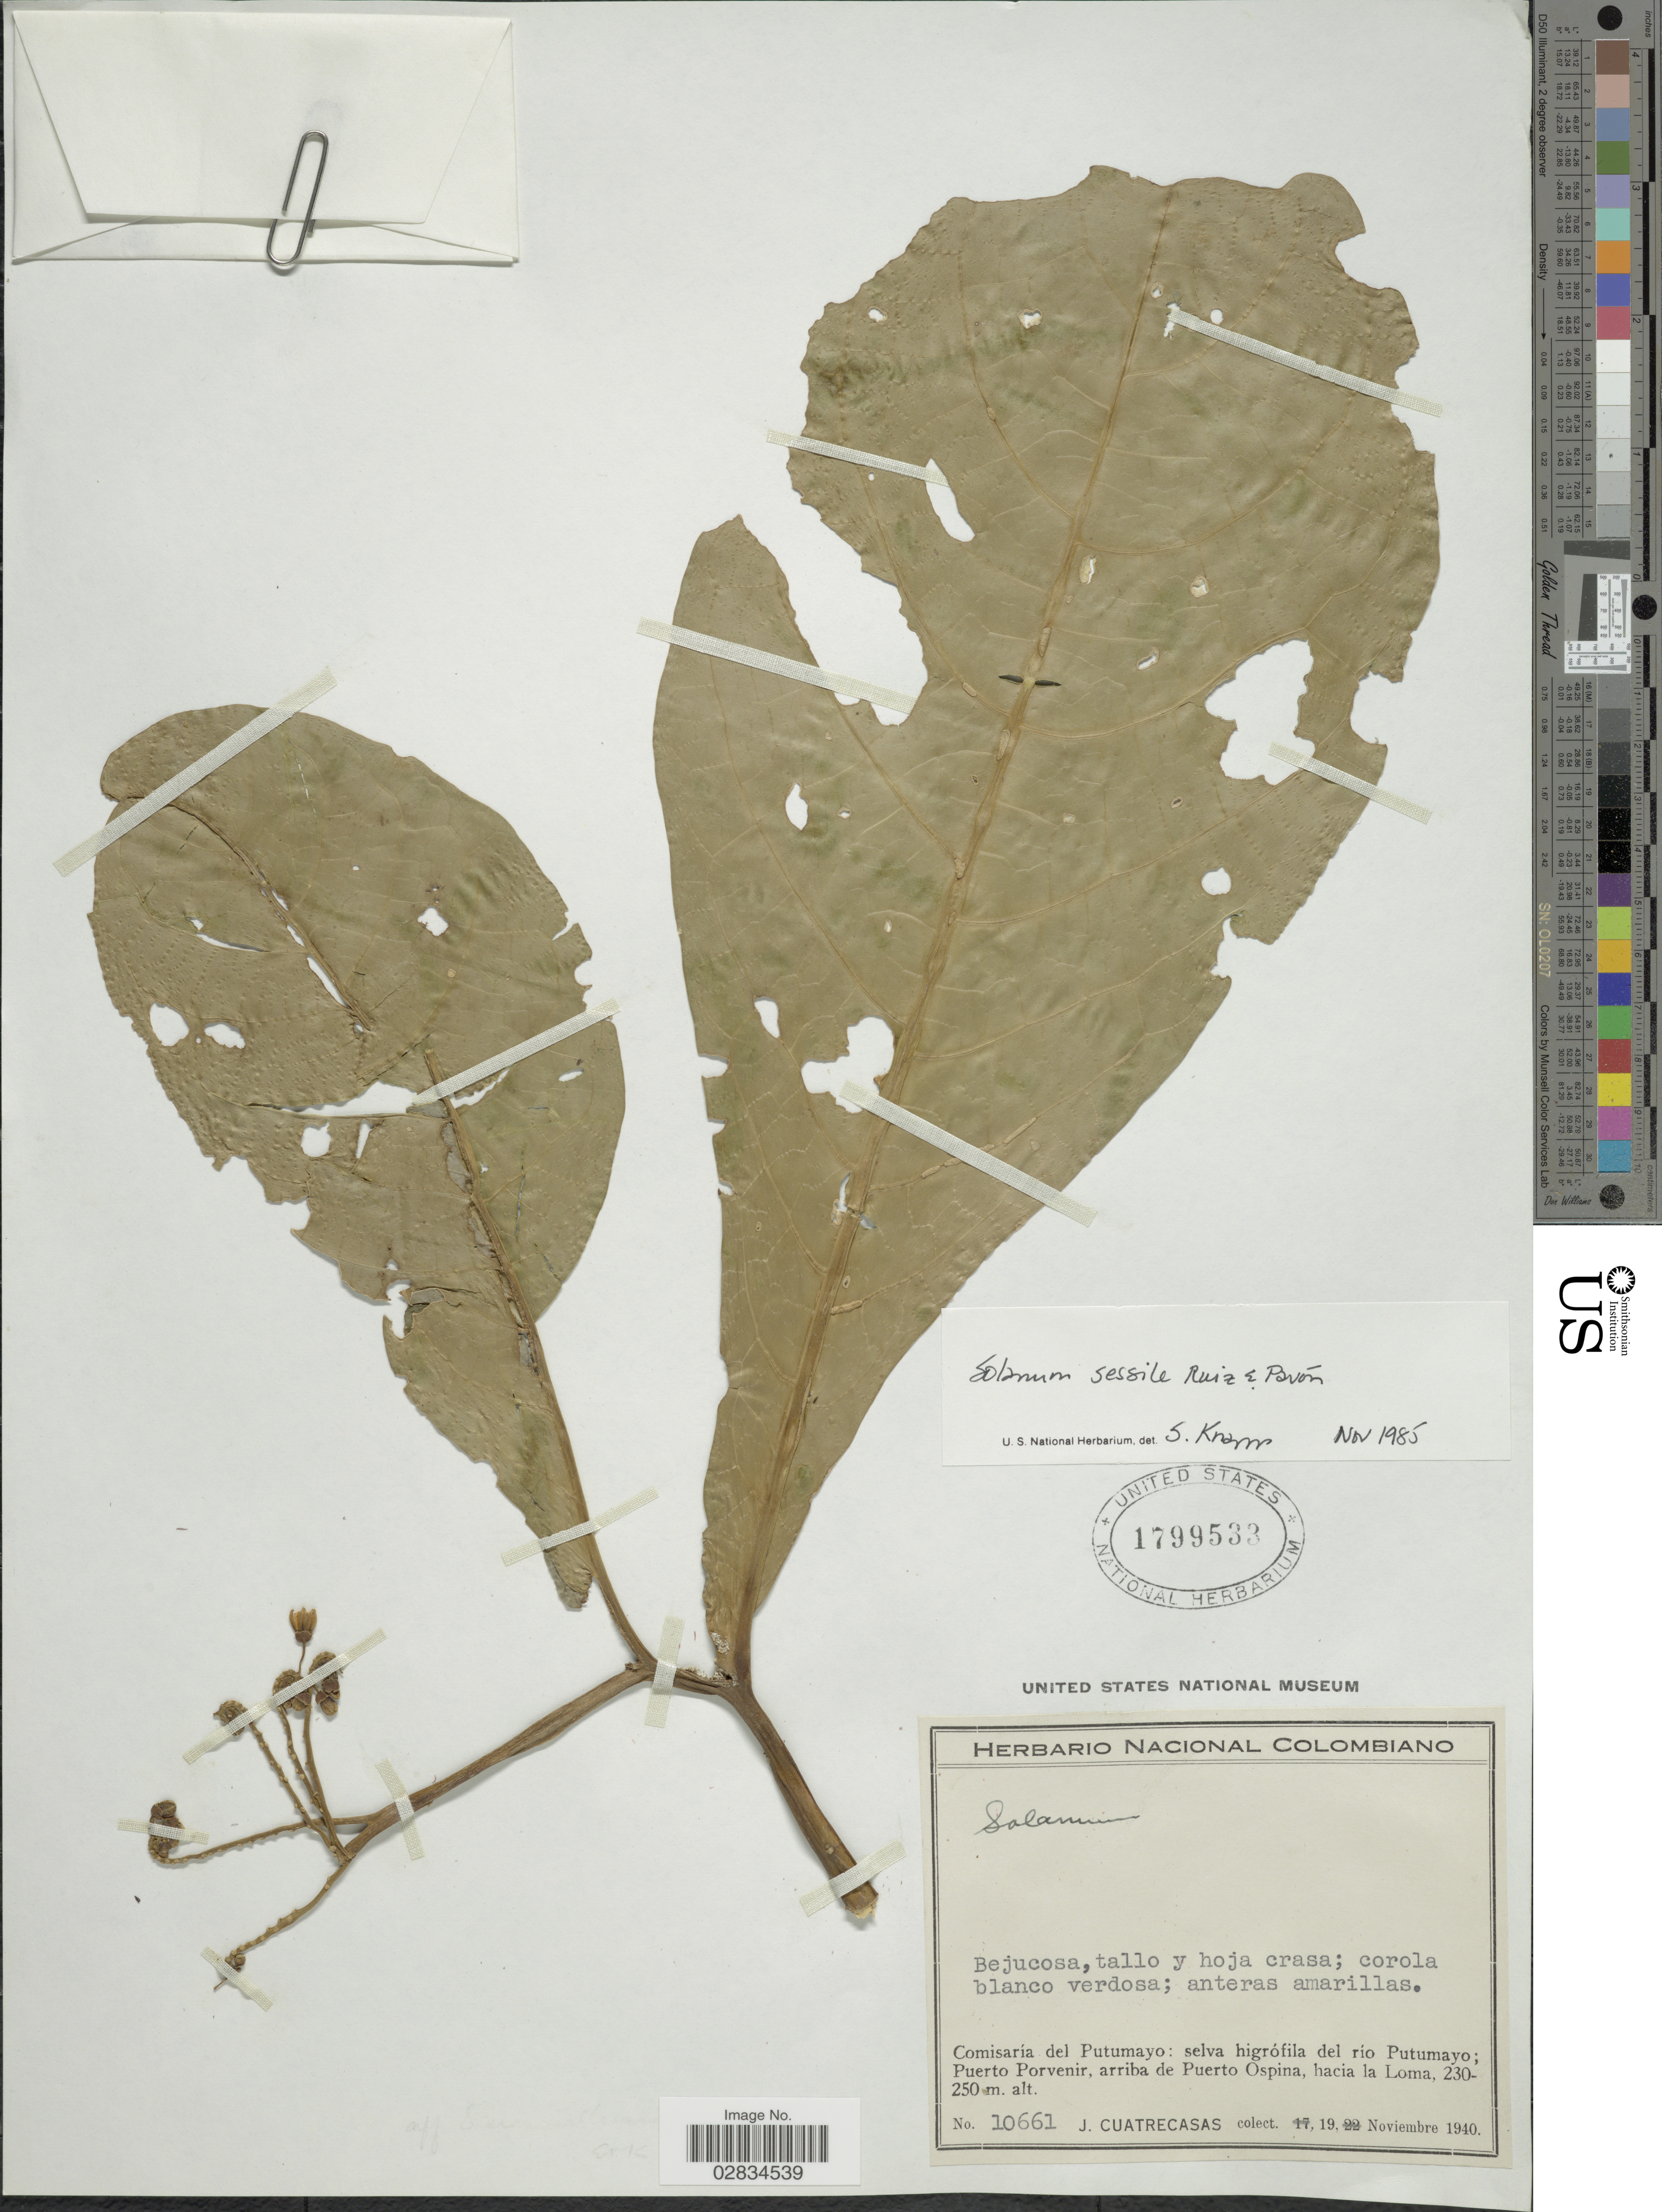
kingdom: Plantae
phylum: Tracheophyta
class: Magnoliopsida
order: Solanales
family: Solanaceae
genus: Solanum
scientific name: Solanum sessile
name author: Ruiz & Pav.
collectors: J. Cuatrecasas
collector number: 10661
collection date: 1940-11-19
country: Colombia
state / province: Putumayo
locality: Comisaría del Putumayo: selva higrófila del río Putumayo; Puerto Porvenir, arriba de Puerto Ospina, hacia la Loma.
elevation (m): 230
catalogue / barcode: US 1799533